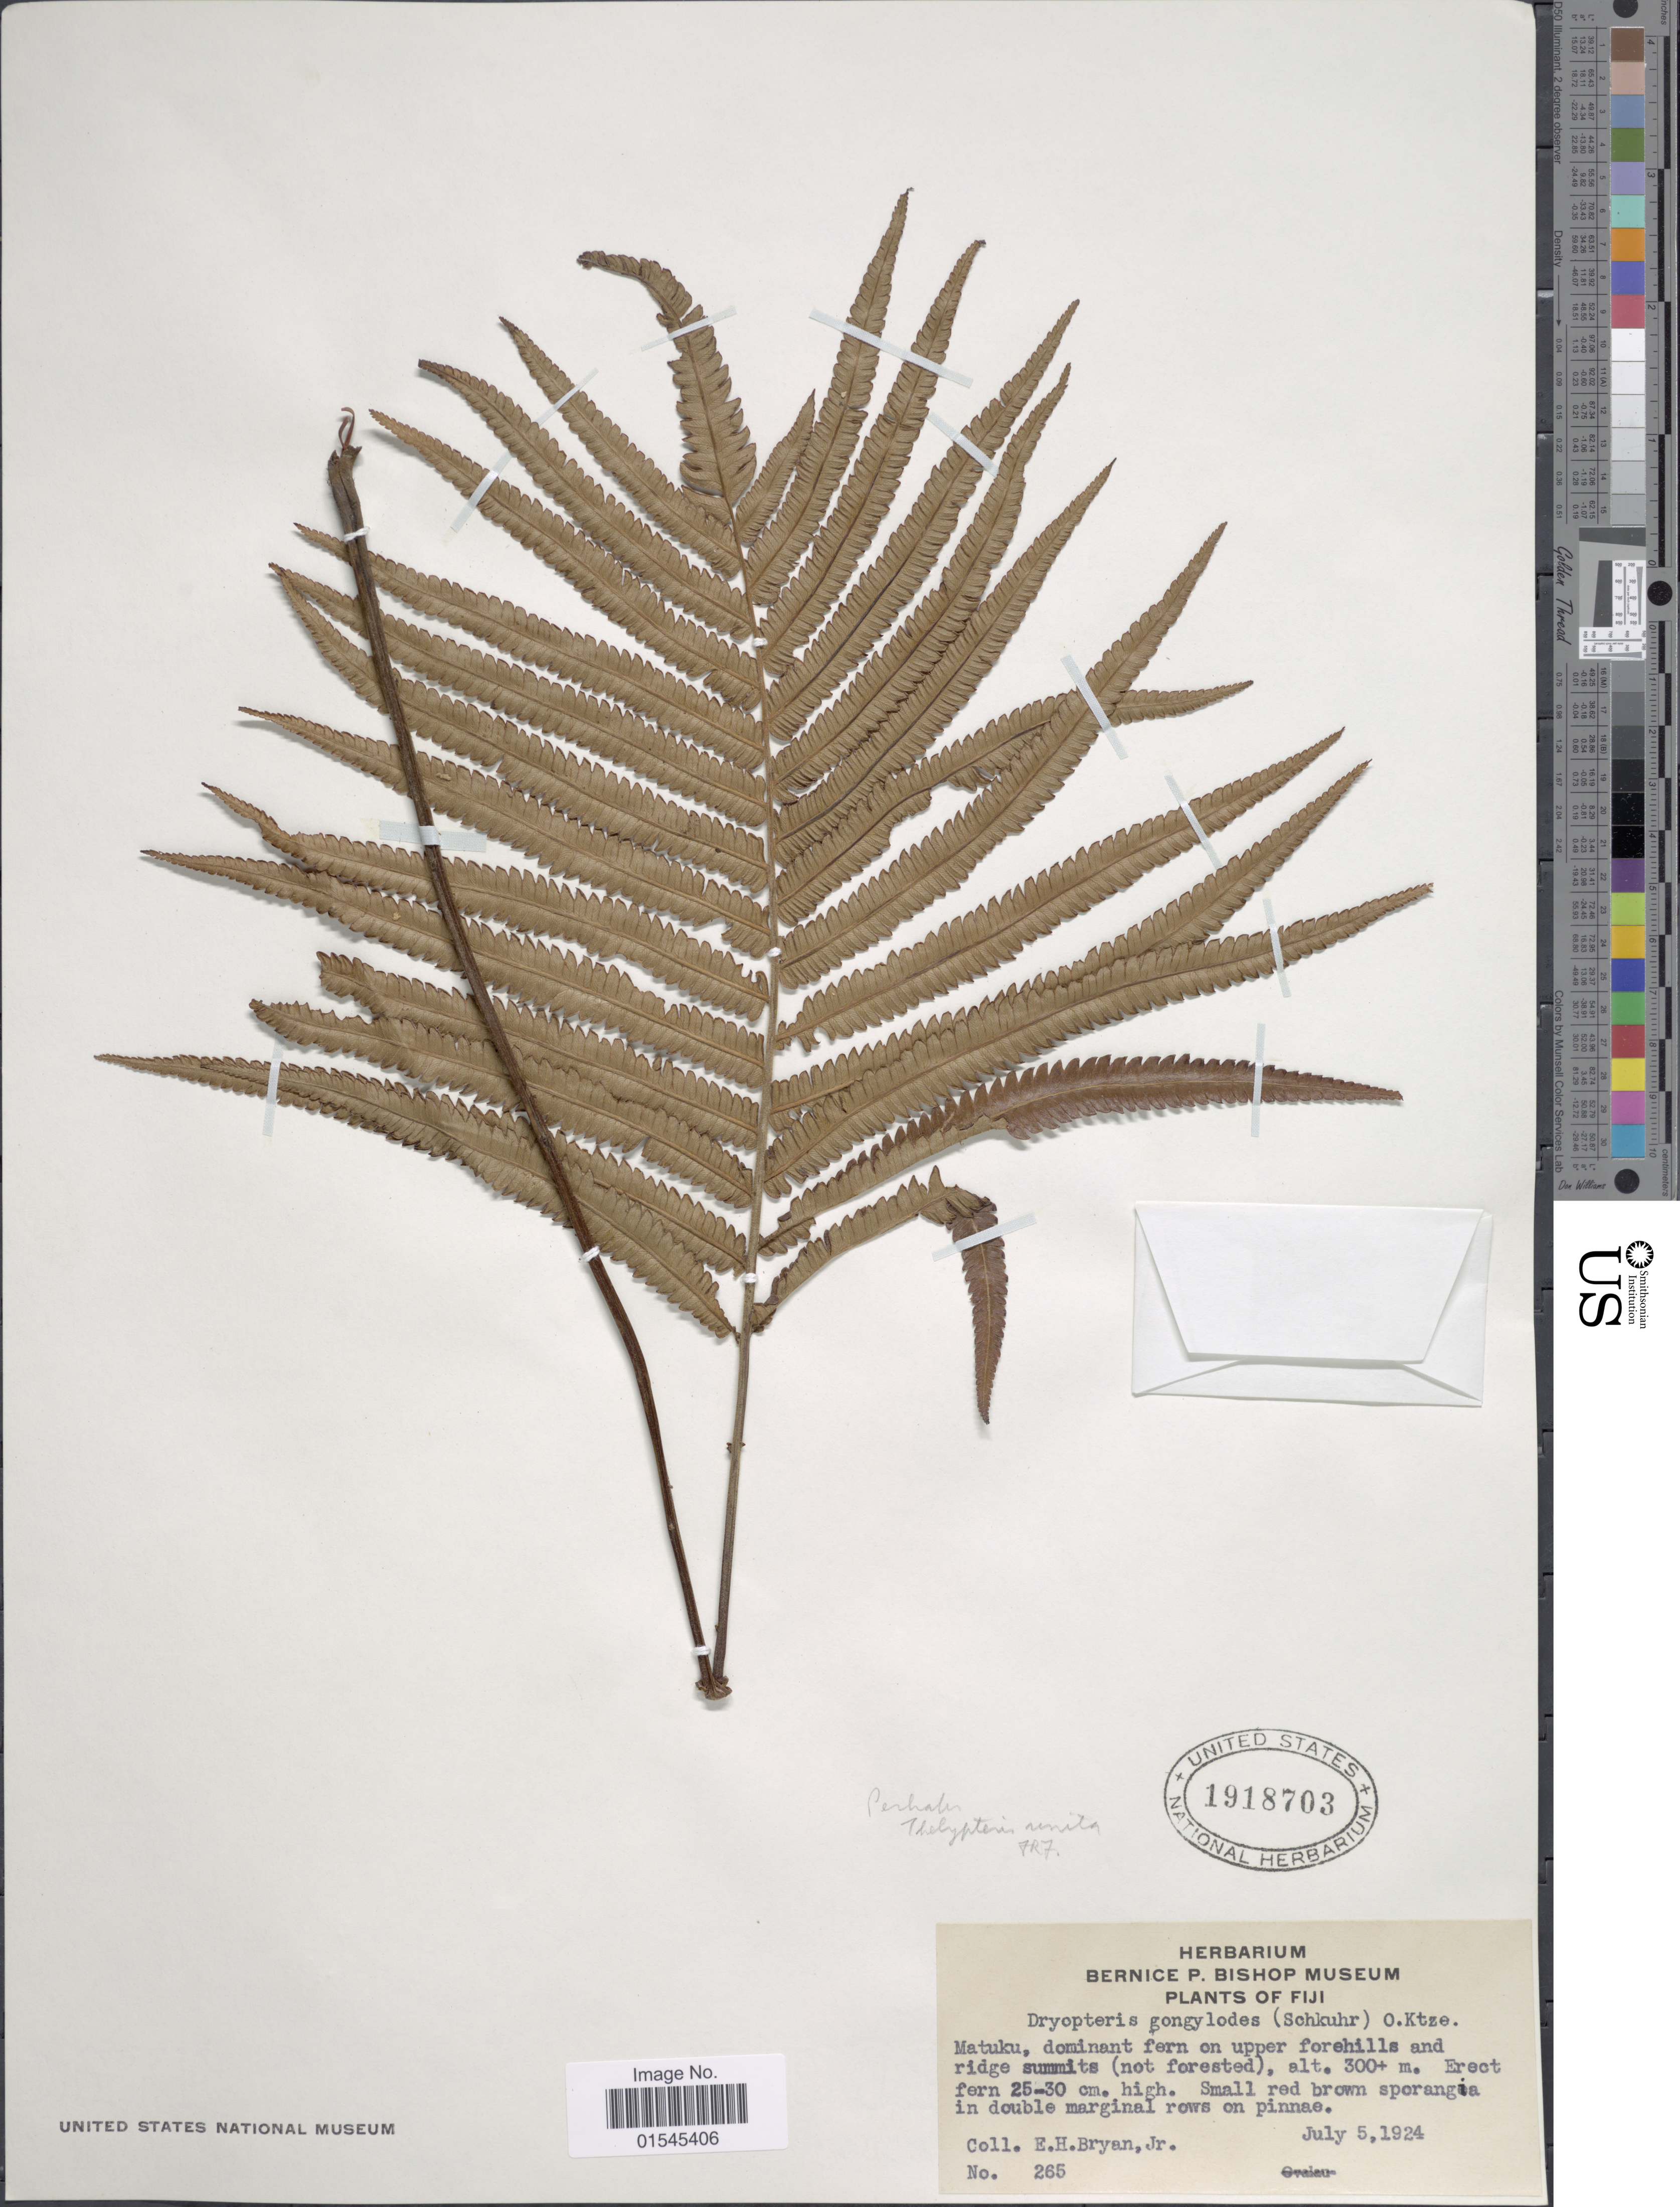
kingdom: Plantae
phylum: Tracheophyta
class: Polypodiopsida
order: Polypodiales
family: Thelypteridaceae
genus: Sphaerostephanos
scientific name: Sphaerostephanos unitus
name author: (L.) Holttum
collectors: E. Bryan Jr.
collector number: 265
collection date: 1924-07-05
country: Fiji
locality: Fiji. Matuku, dominant fern on upper forehills and ridge summits (not forested)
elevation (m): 300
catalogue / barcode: US 1918703